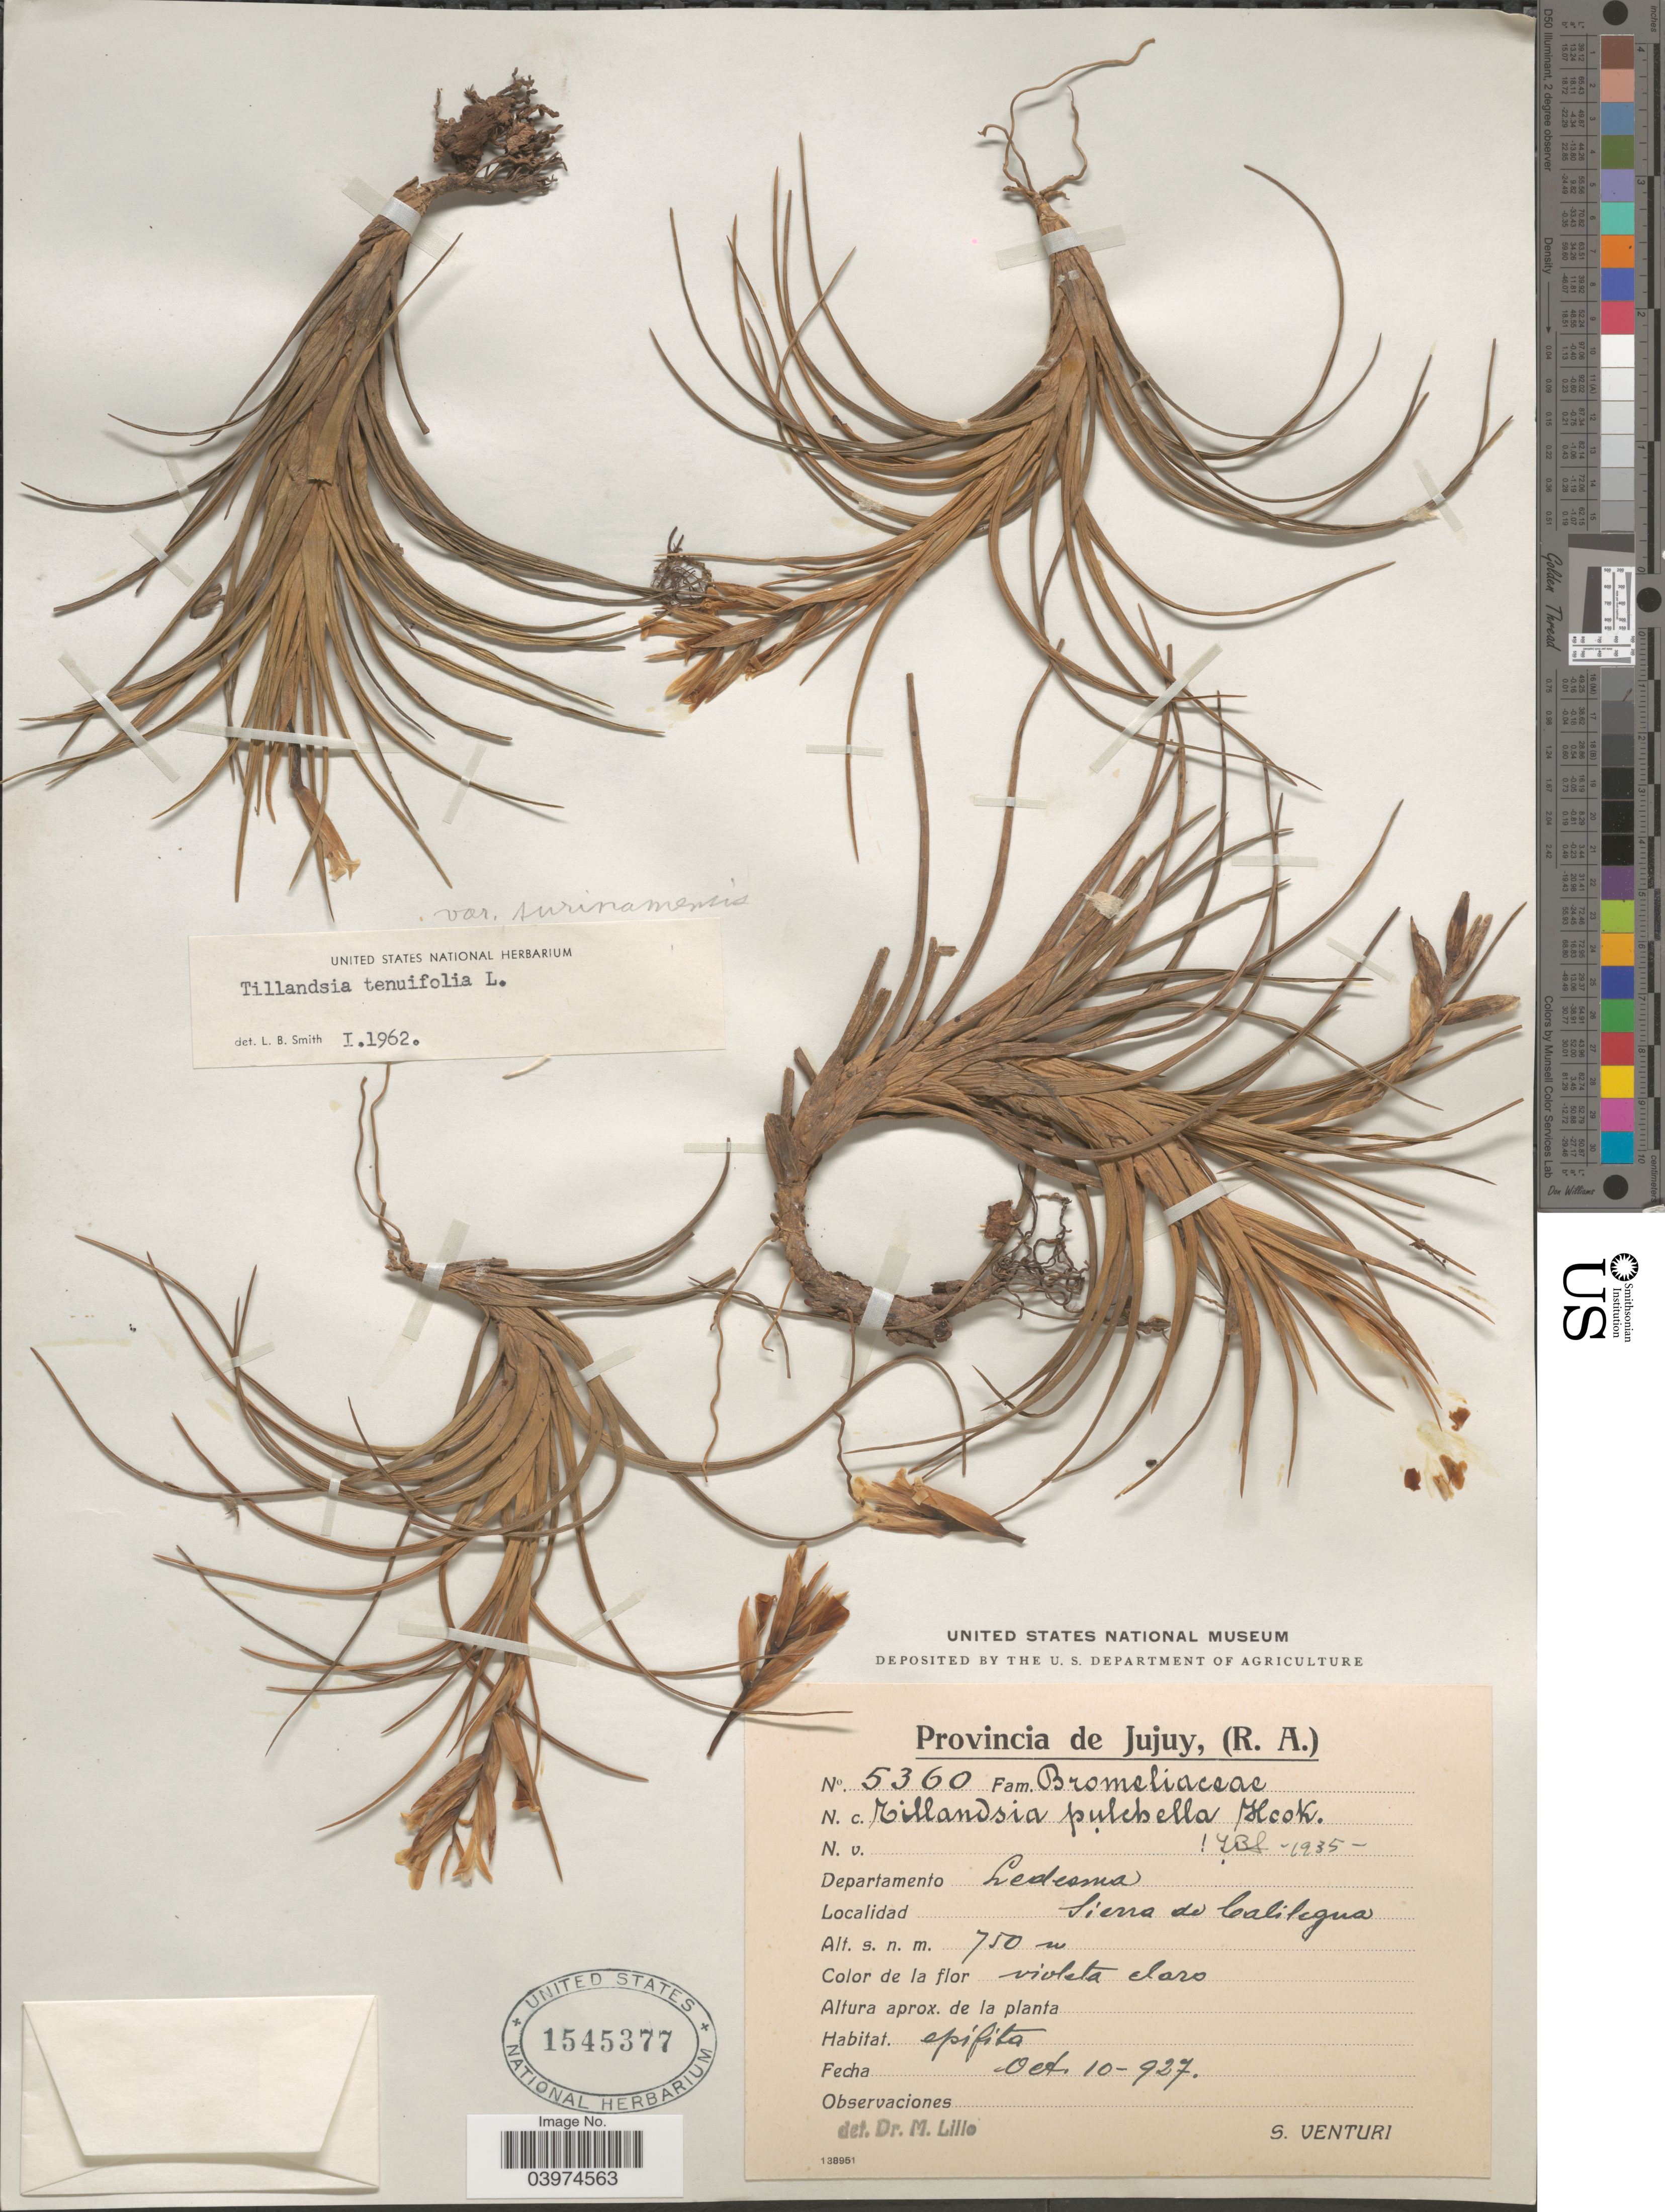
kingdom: Plantae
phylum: Tracheophyta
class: Liliopsida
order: Poales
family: Bromeliaceae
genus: Tillandsia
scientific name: Tillandsia tenuifolia var. surinamensis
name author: (Mez) L.B. Sm.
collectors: S. Venturi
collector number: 5360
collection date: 1927-10-10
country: Argentina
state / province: Jujuy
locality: (R.A.). Departamento Ledesma. Sierra de Calilegua.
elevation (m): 750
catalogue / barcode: US 1545377